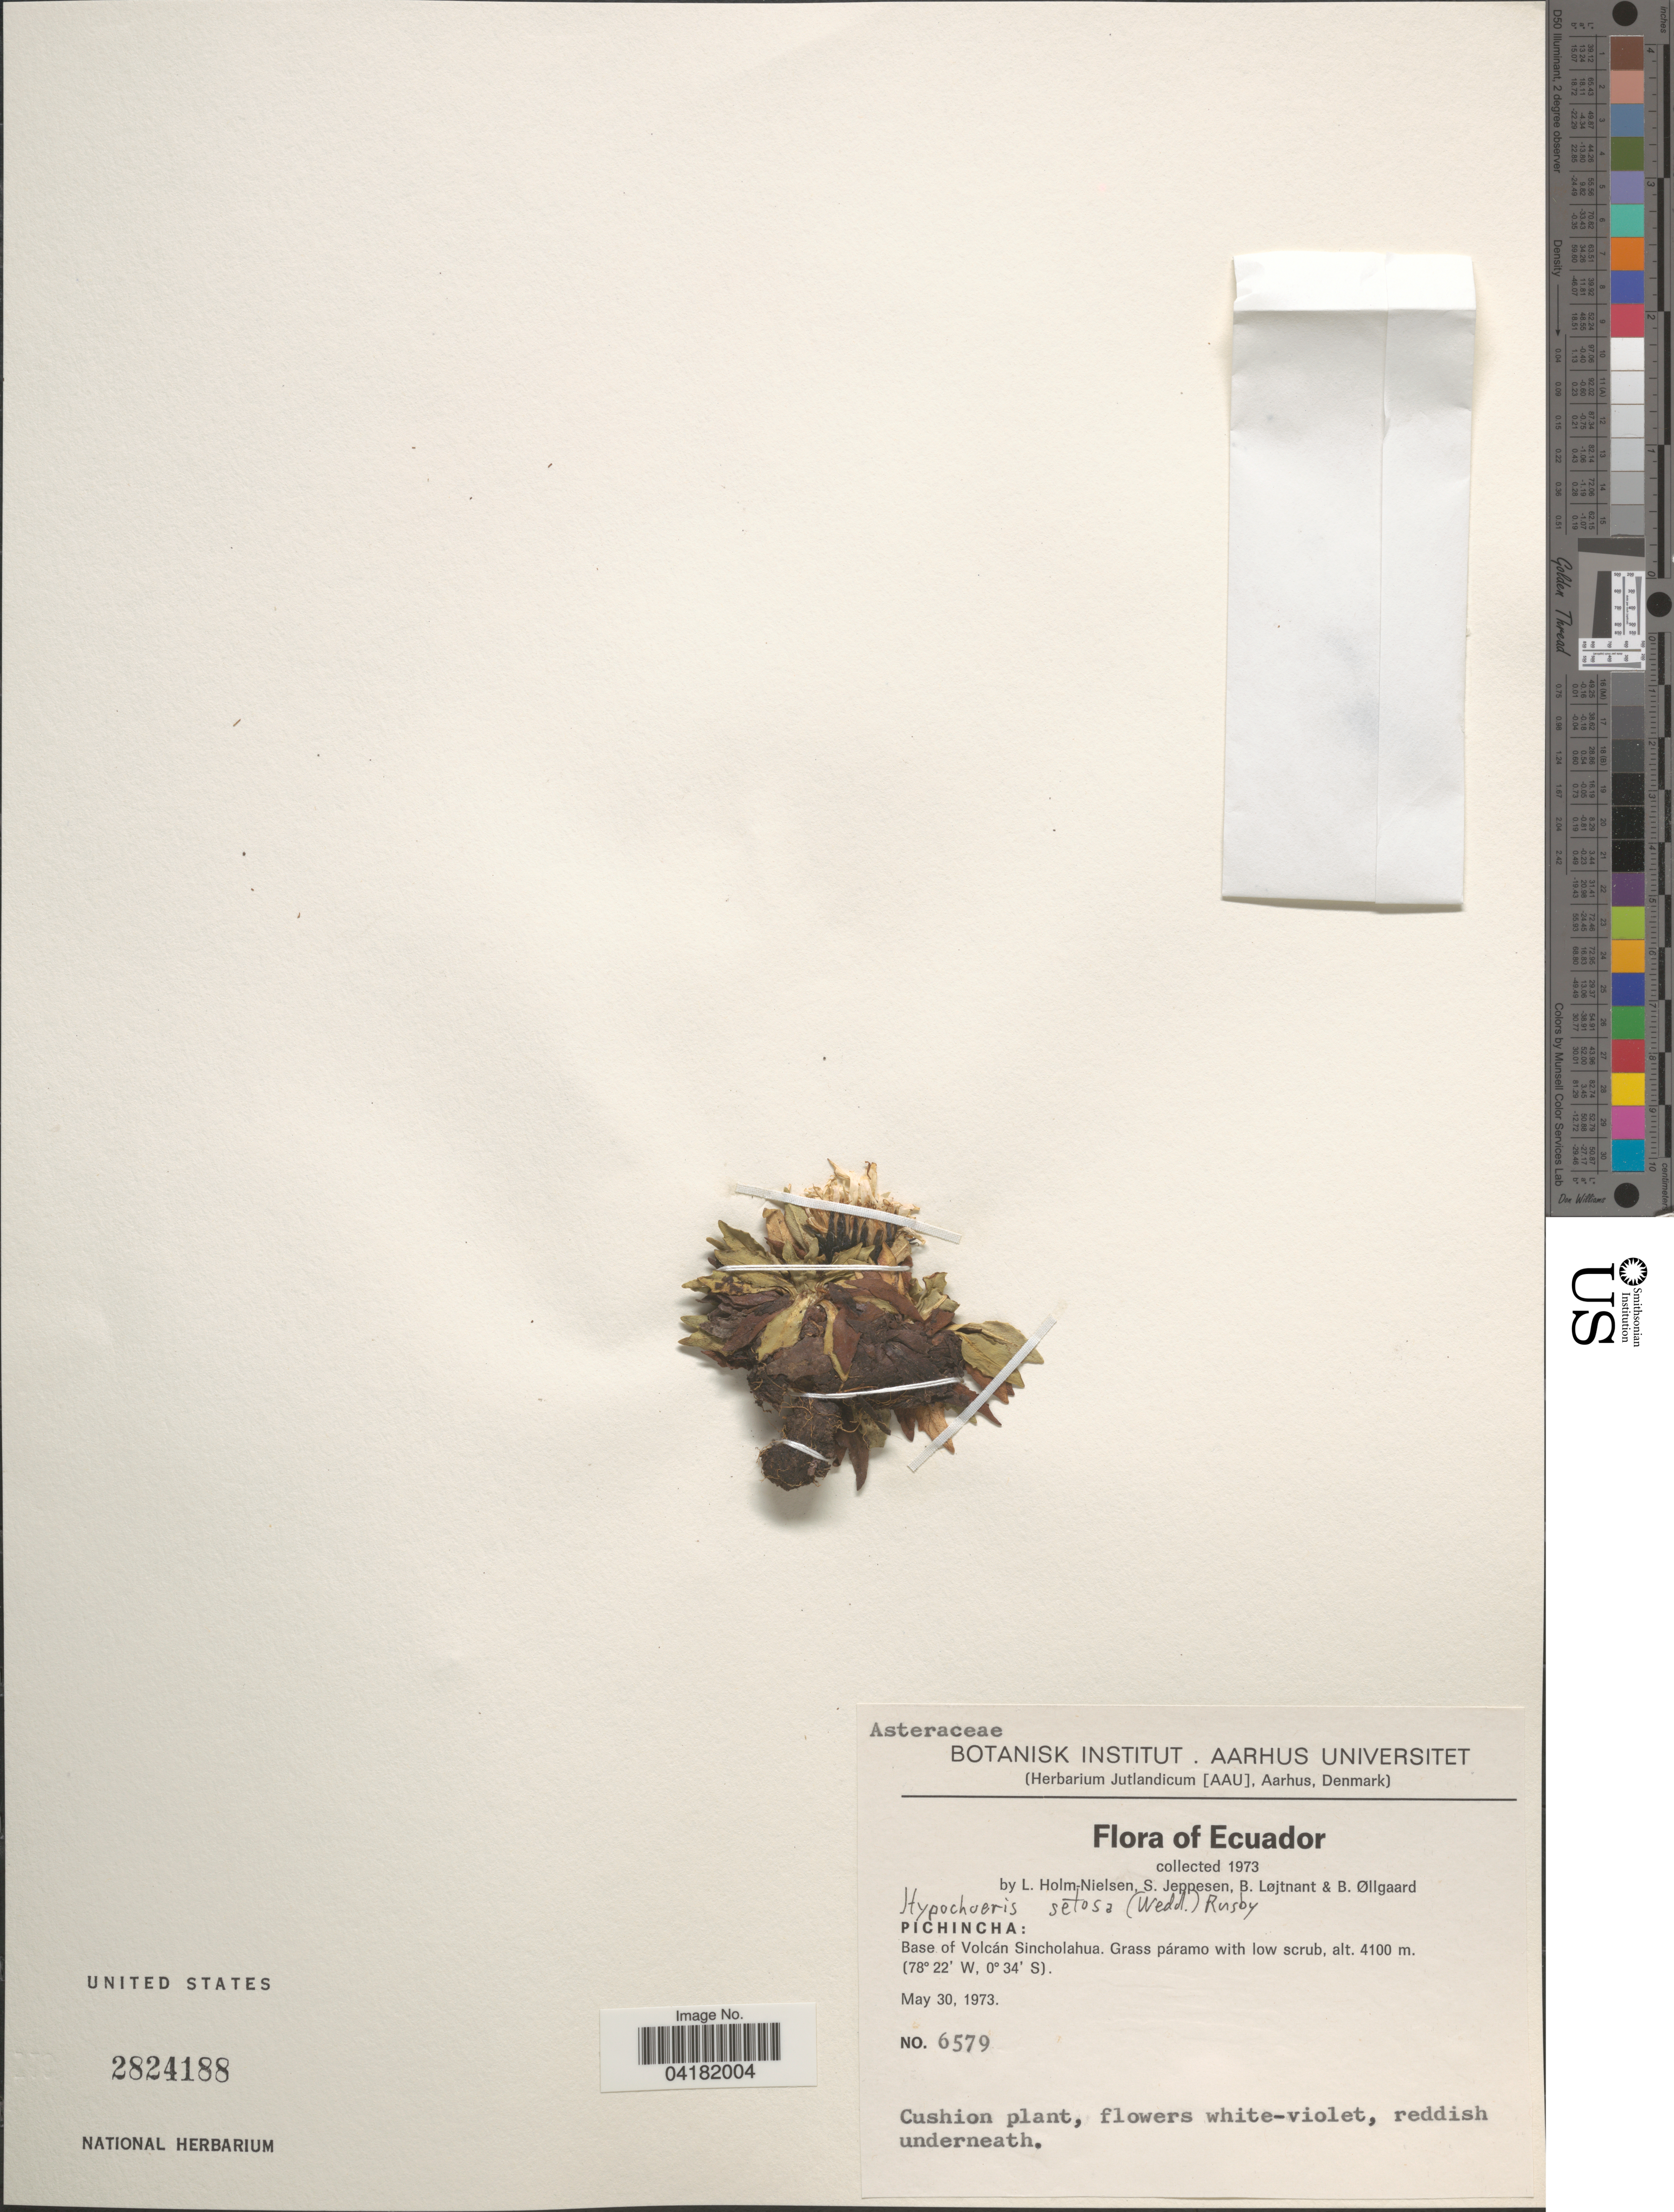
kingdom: Plantae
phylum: Tracheophyta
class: Magnoliopsida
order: Asterales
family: Asteraceae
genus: Hypochaeris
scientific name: Hypochaeris setosa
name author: Formánek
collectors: L. Holm-Nielsen, S. Jeppesen, B. Löjtnant & B. Øllgaard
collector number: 6579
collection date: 1973-05-30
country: Ecuador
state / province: Pichincha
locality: Base of Volcán Sincholahua.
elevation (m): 4100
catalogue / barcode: US 2824188